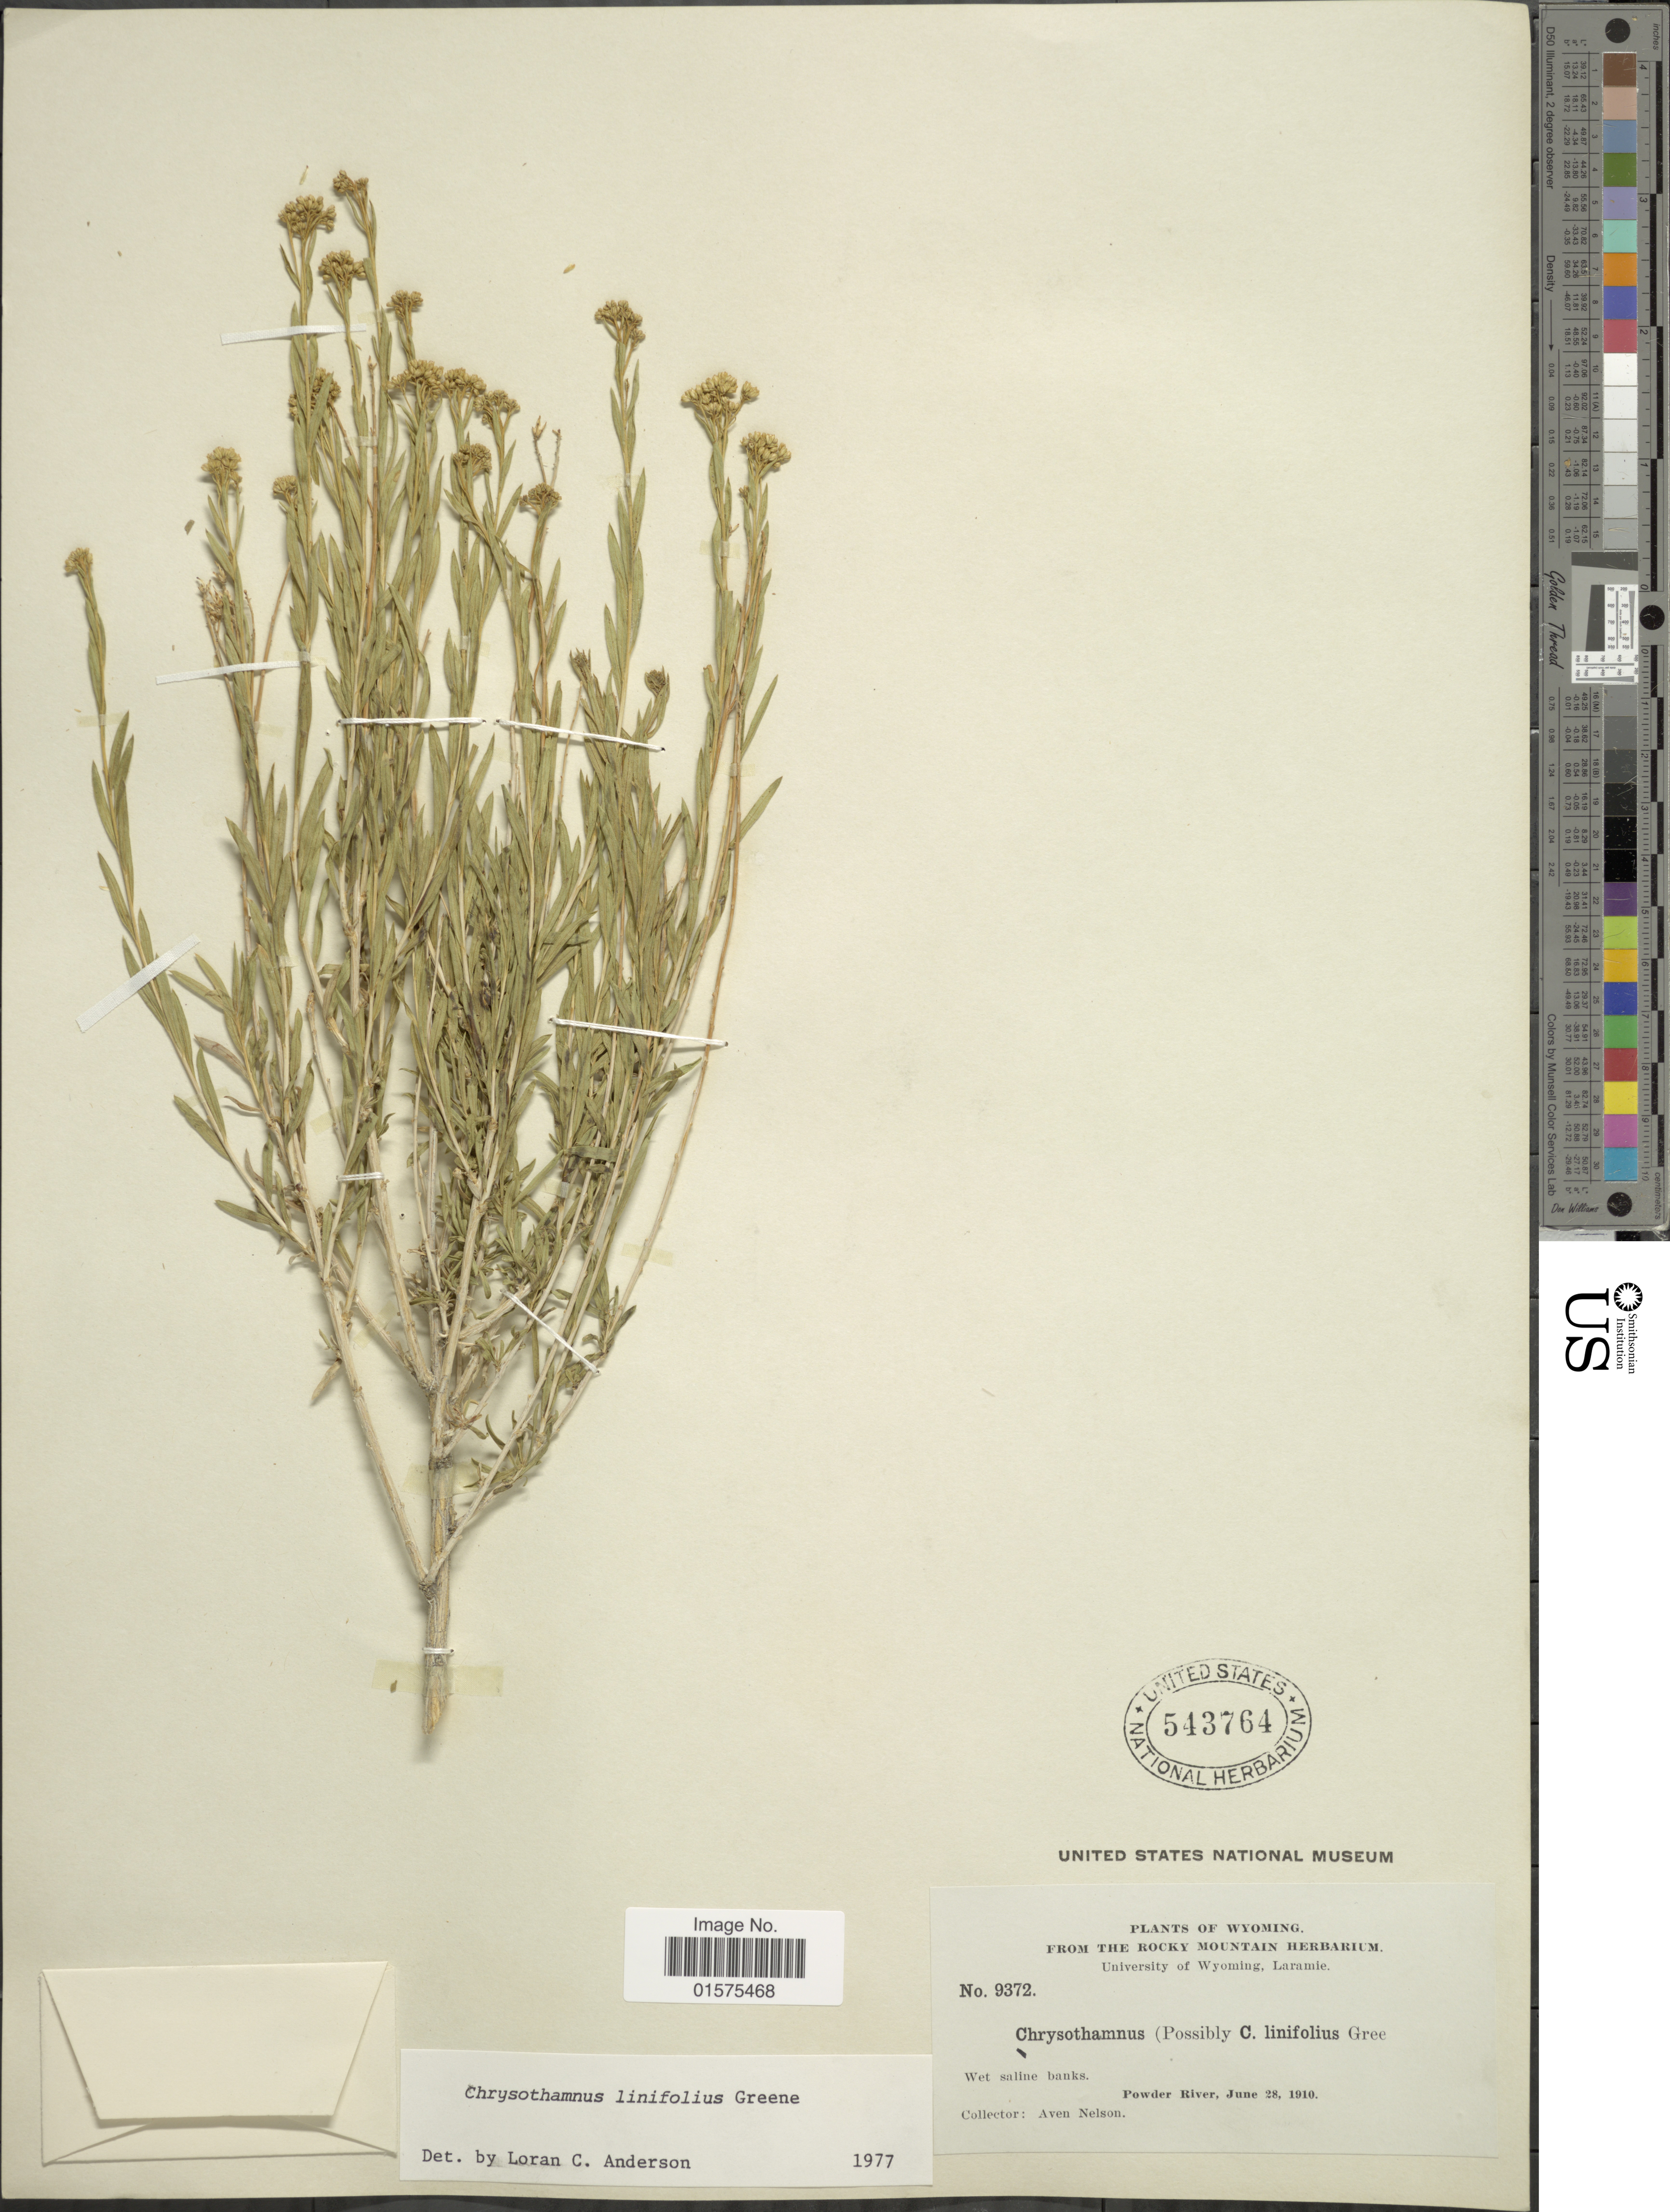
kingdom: Plantae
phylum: Tracheophyta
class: Magnoliopsida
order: Asterales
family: Asteraceae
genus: Lorandersonia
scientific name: Lorandersonia linifolia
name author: (S.W. Greene) et al.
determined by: Urbatsch, Lowell E., Curator (LSU), Louisiana State University (UNITED STATES)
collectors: A. Nelson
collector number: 9372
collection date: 1910-06-28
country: United States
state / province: Wyoming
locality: Powder River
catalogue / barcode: US 543764